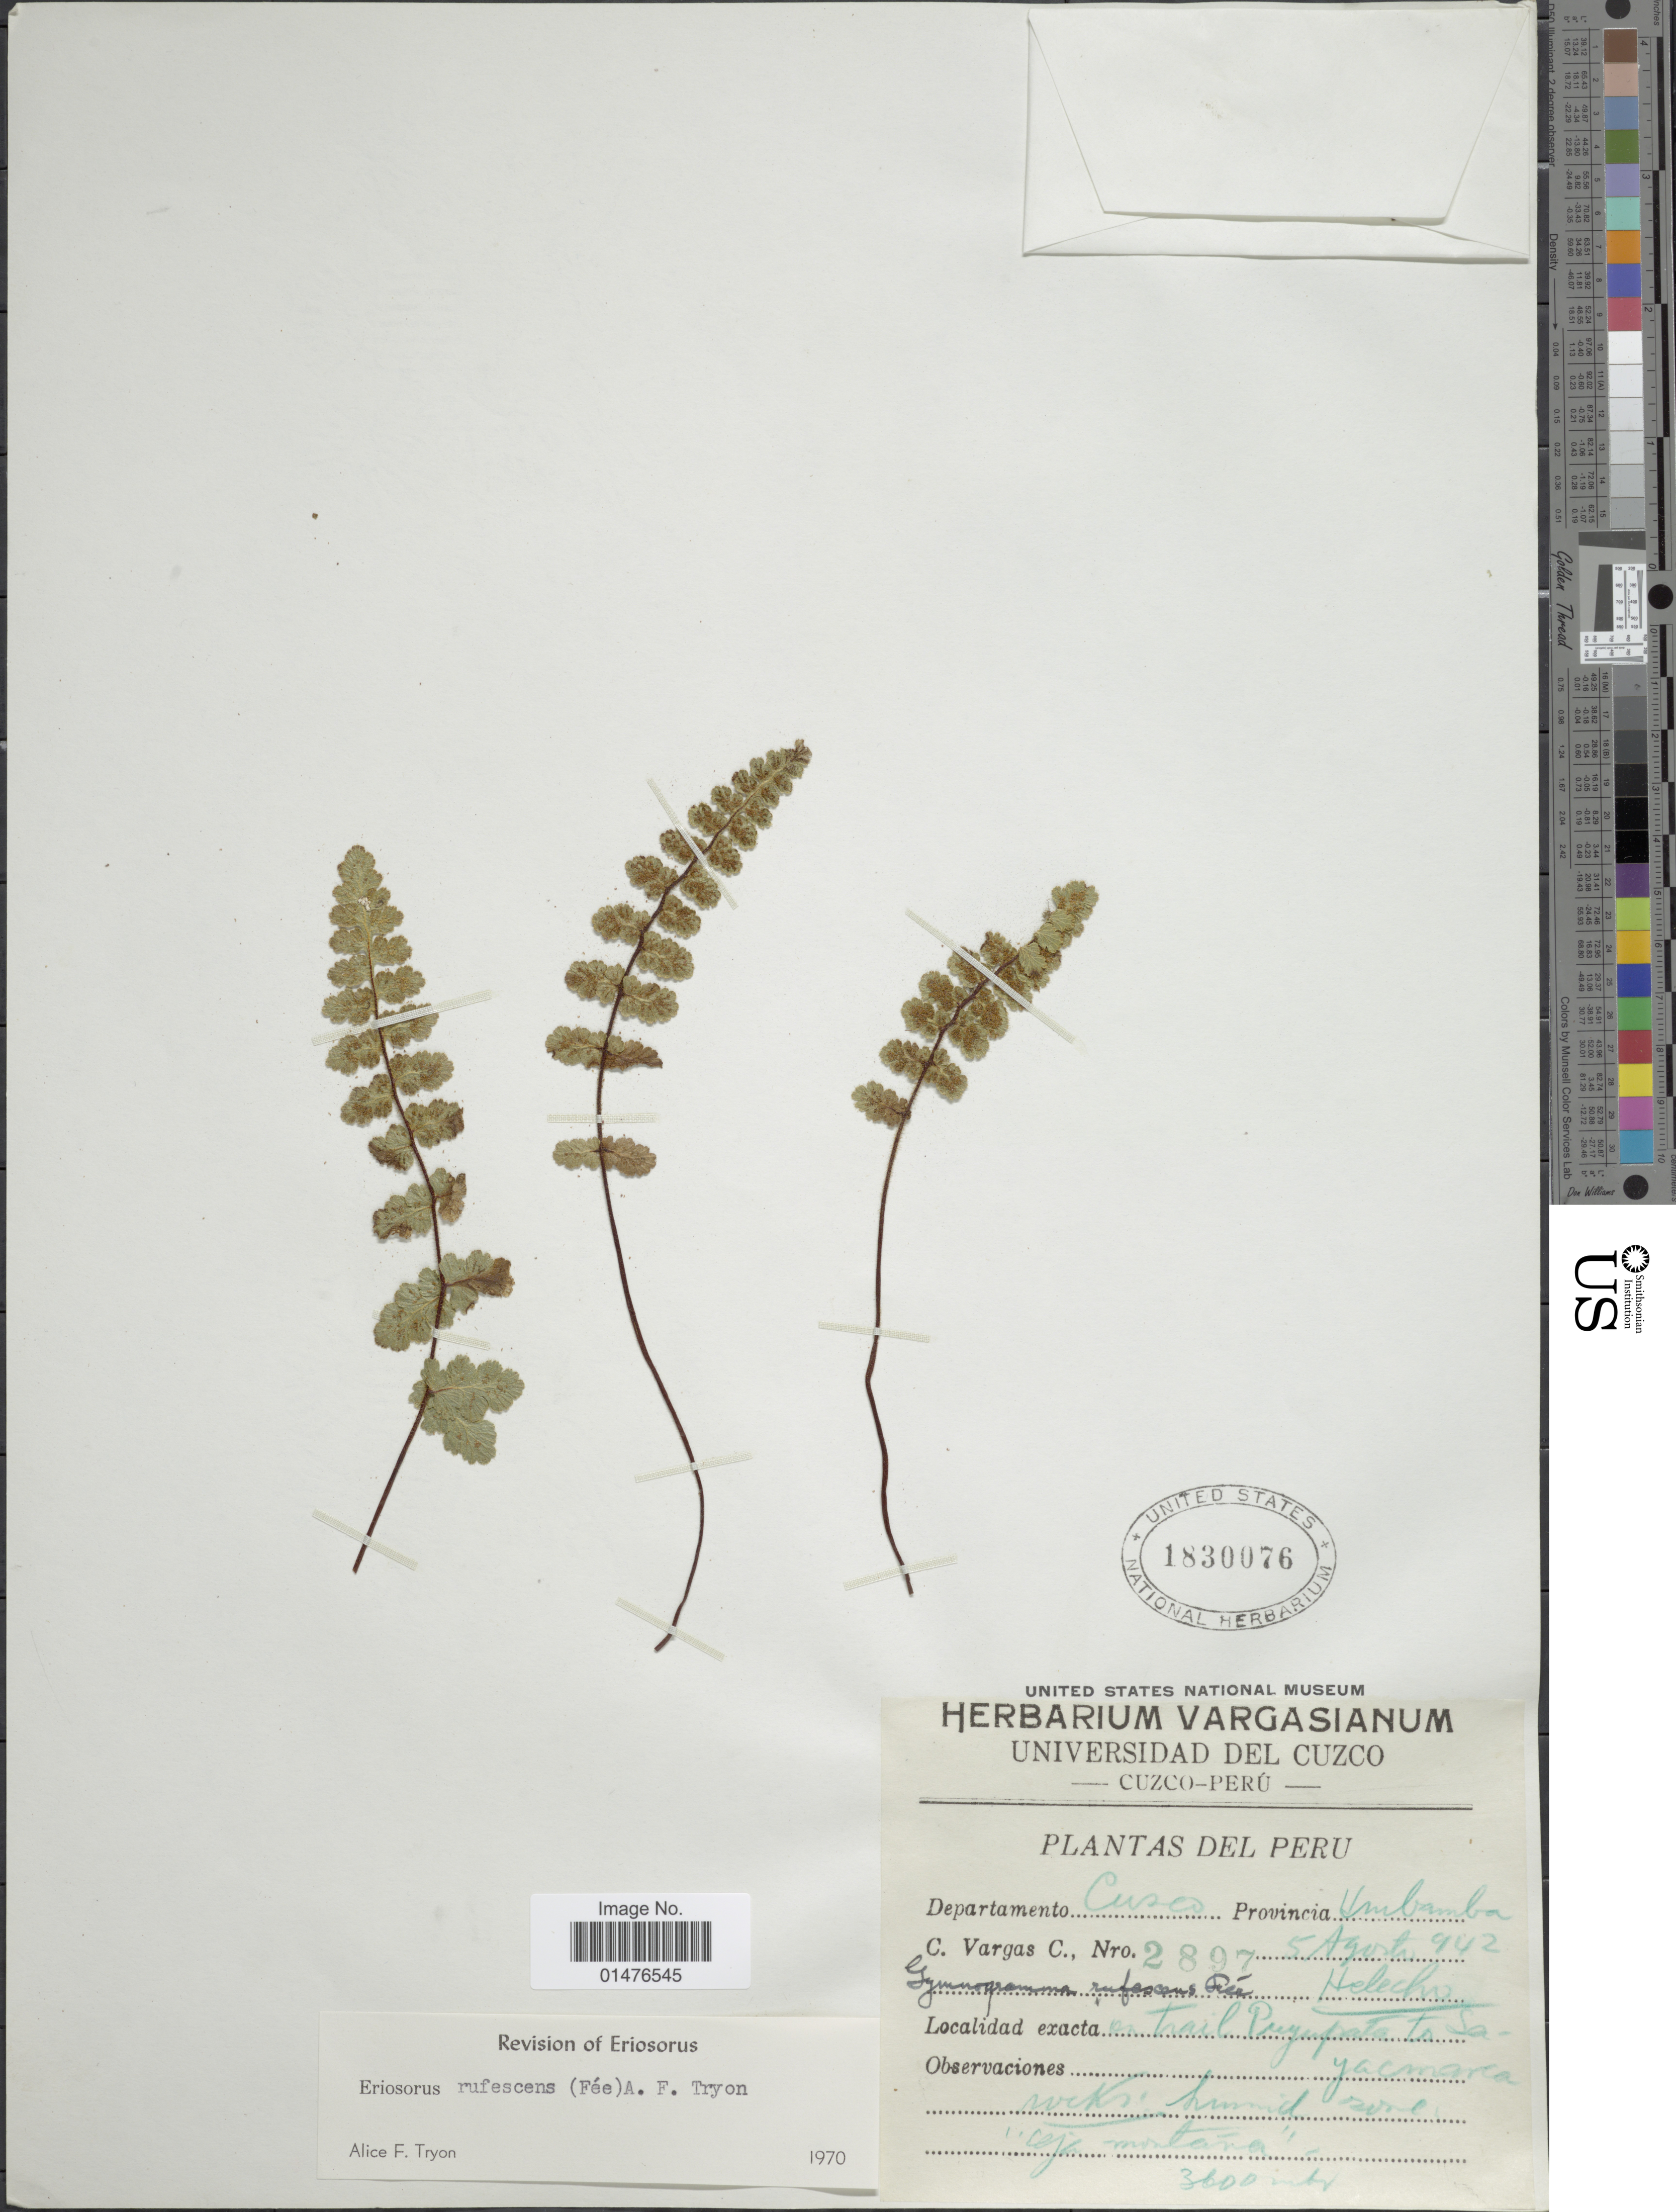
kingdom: Plantae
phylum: Tracheophyta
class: Polypodiopsida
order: Polypodiales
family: Pteridaceae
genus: Jamesonia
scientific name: Jamesonia rufescens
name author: (Fée) Christenh.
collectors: C. Vargas Calderón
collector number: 2897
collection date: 1942-08-05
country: Peru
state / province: Cusco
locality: Provincia Urubamba. Helecho en trail Puyupata to Sayacmarca.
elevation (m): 3600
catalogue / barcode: US 1830076